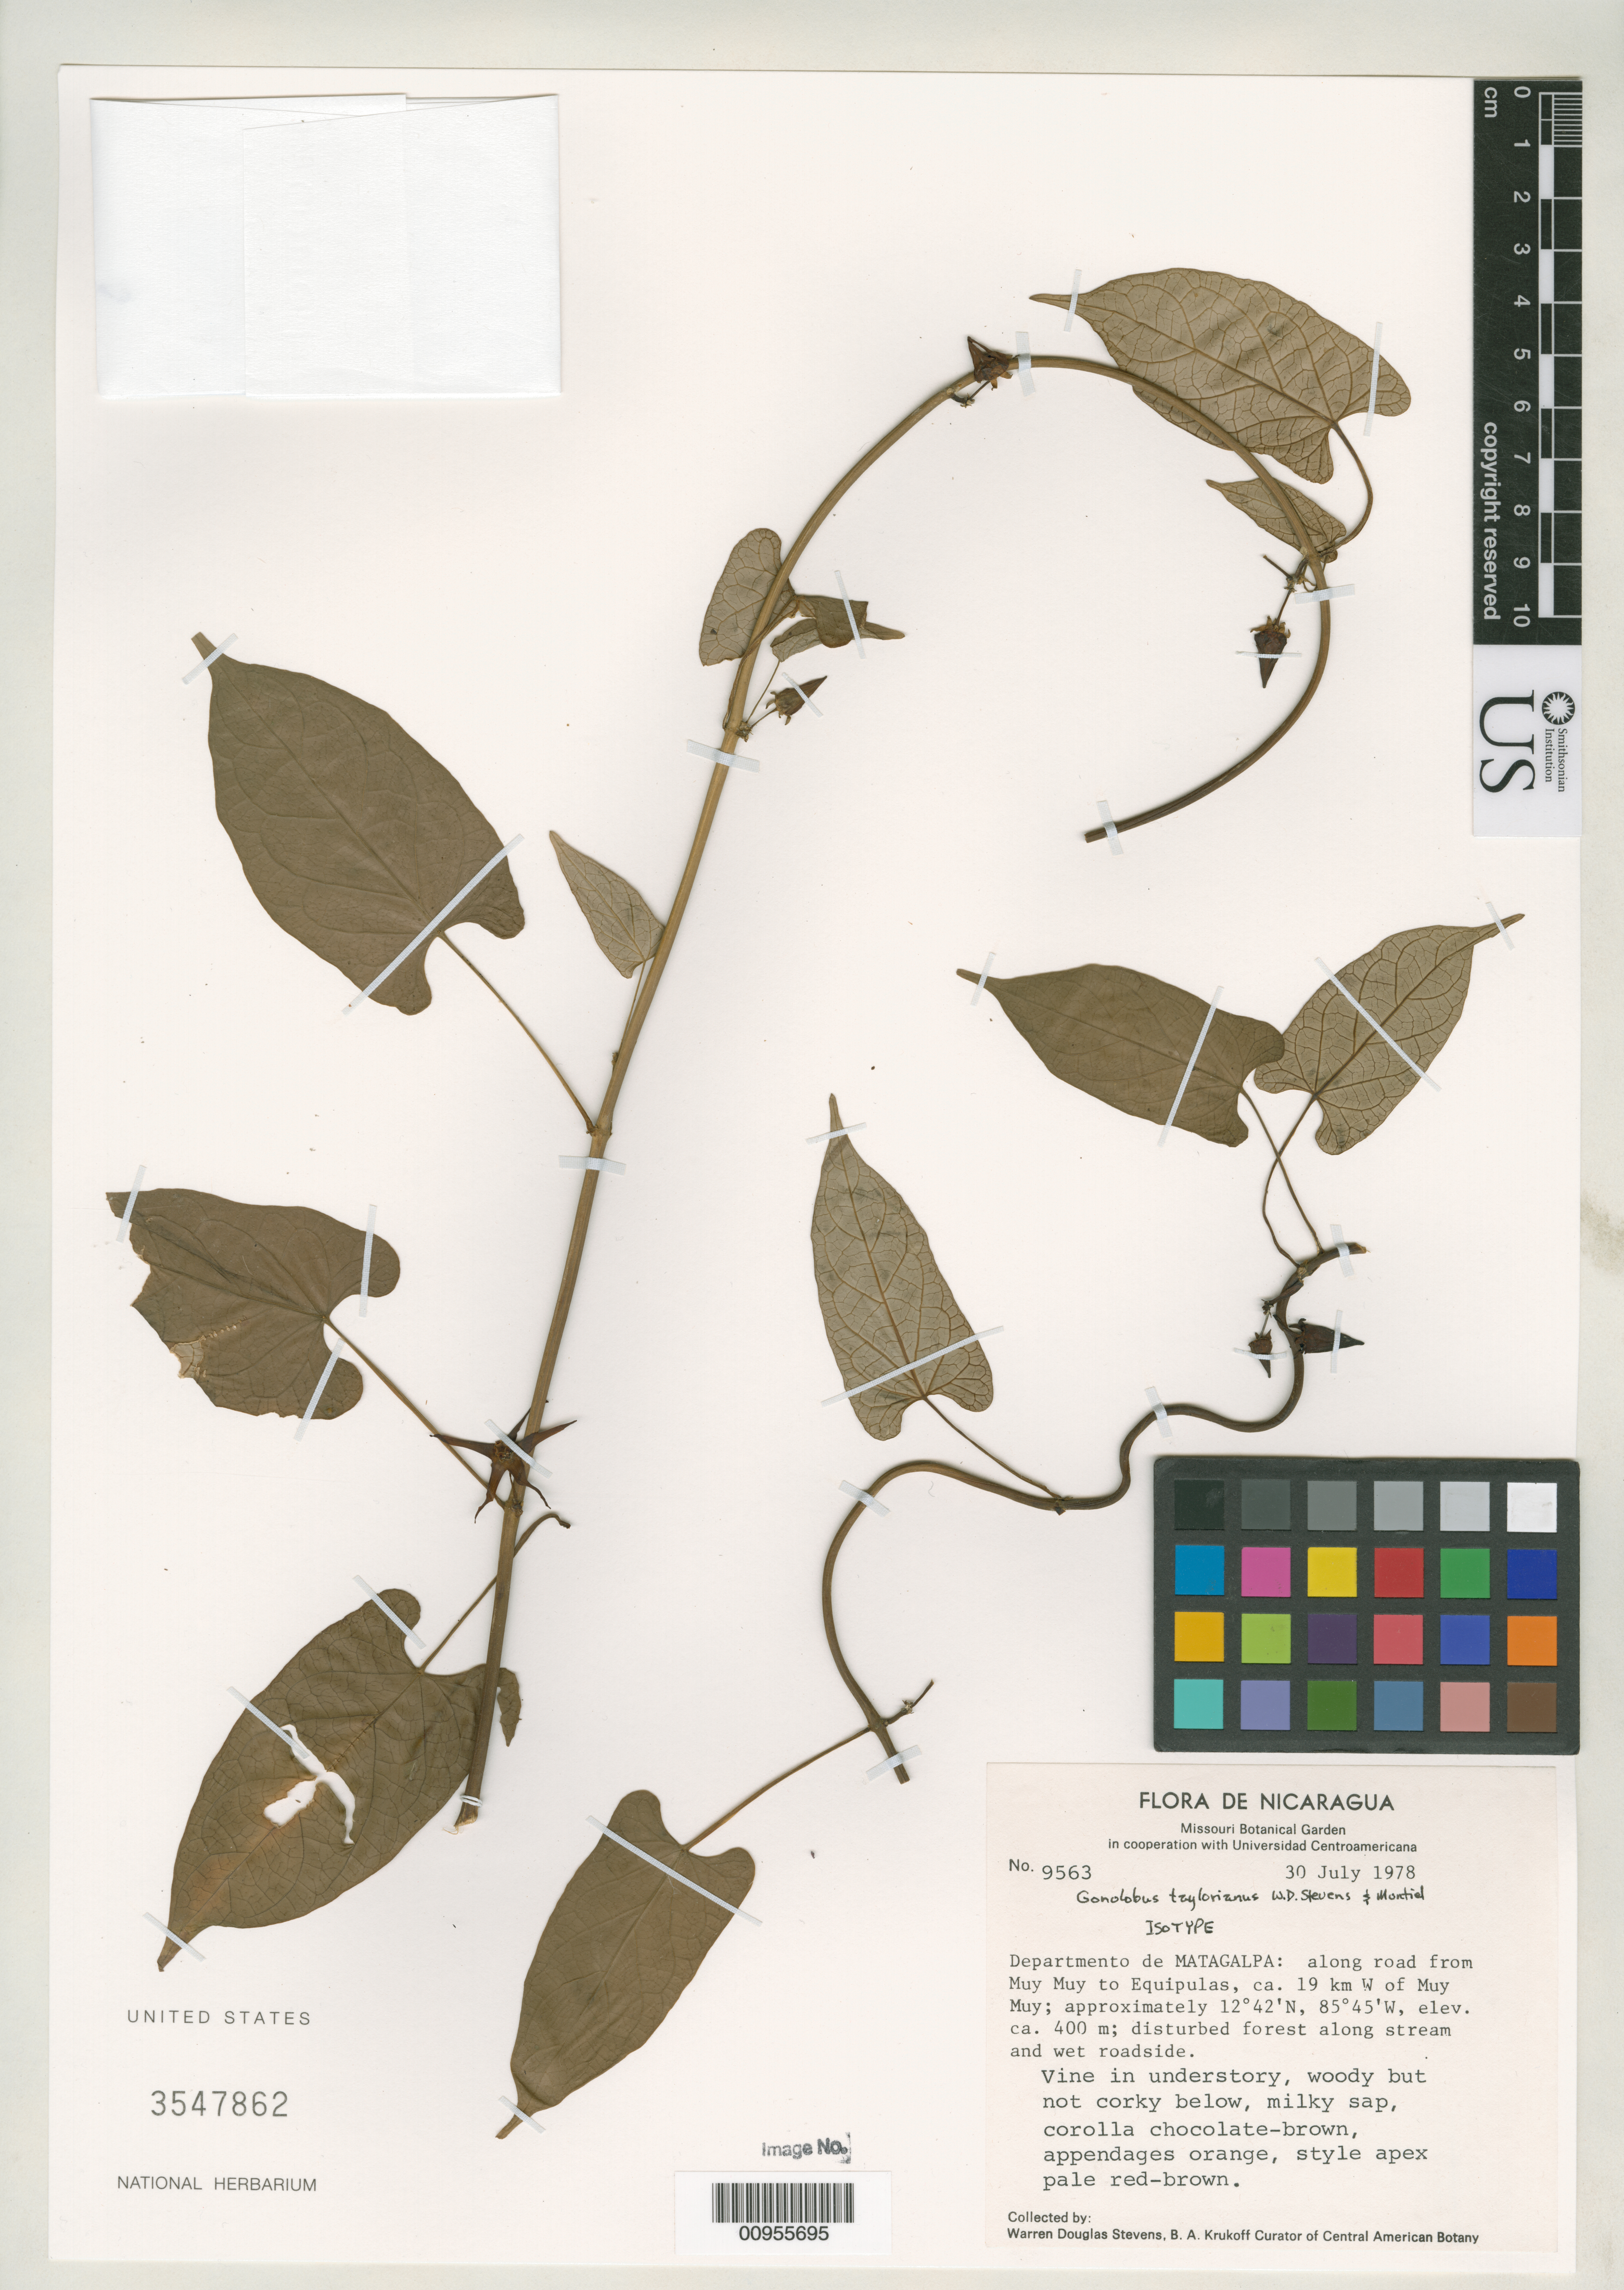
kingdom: Plantae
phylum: Tracheophyta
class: Magnoliopsida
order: Gentianales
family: Apocynaceae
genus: Gonolobus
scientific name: Gonolobus taylorianus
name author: W.D. Stevens & Montiel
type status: Isotype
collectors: W. D. Stevens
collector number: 9563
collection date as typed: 30 Jul 1978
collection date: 1978-07-30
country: Nicaragua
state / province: Matagalpa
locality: Departamento de Matagalpa: along road from Muy Muy to Equipulas, ca. 19 km W of Muy Muy.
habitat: Disturbed forest along stream and wet roadside.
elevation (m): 400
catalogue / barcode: US 3547862